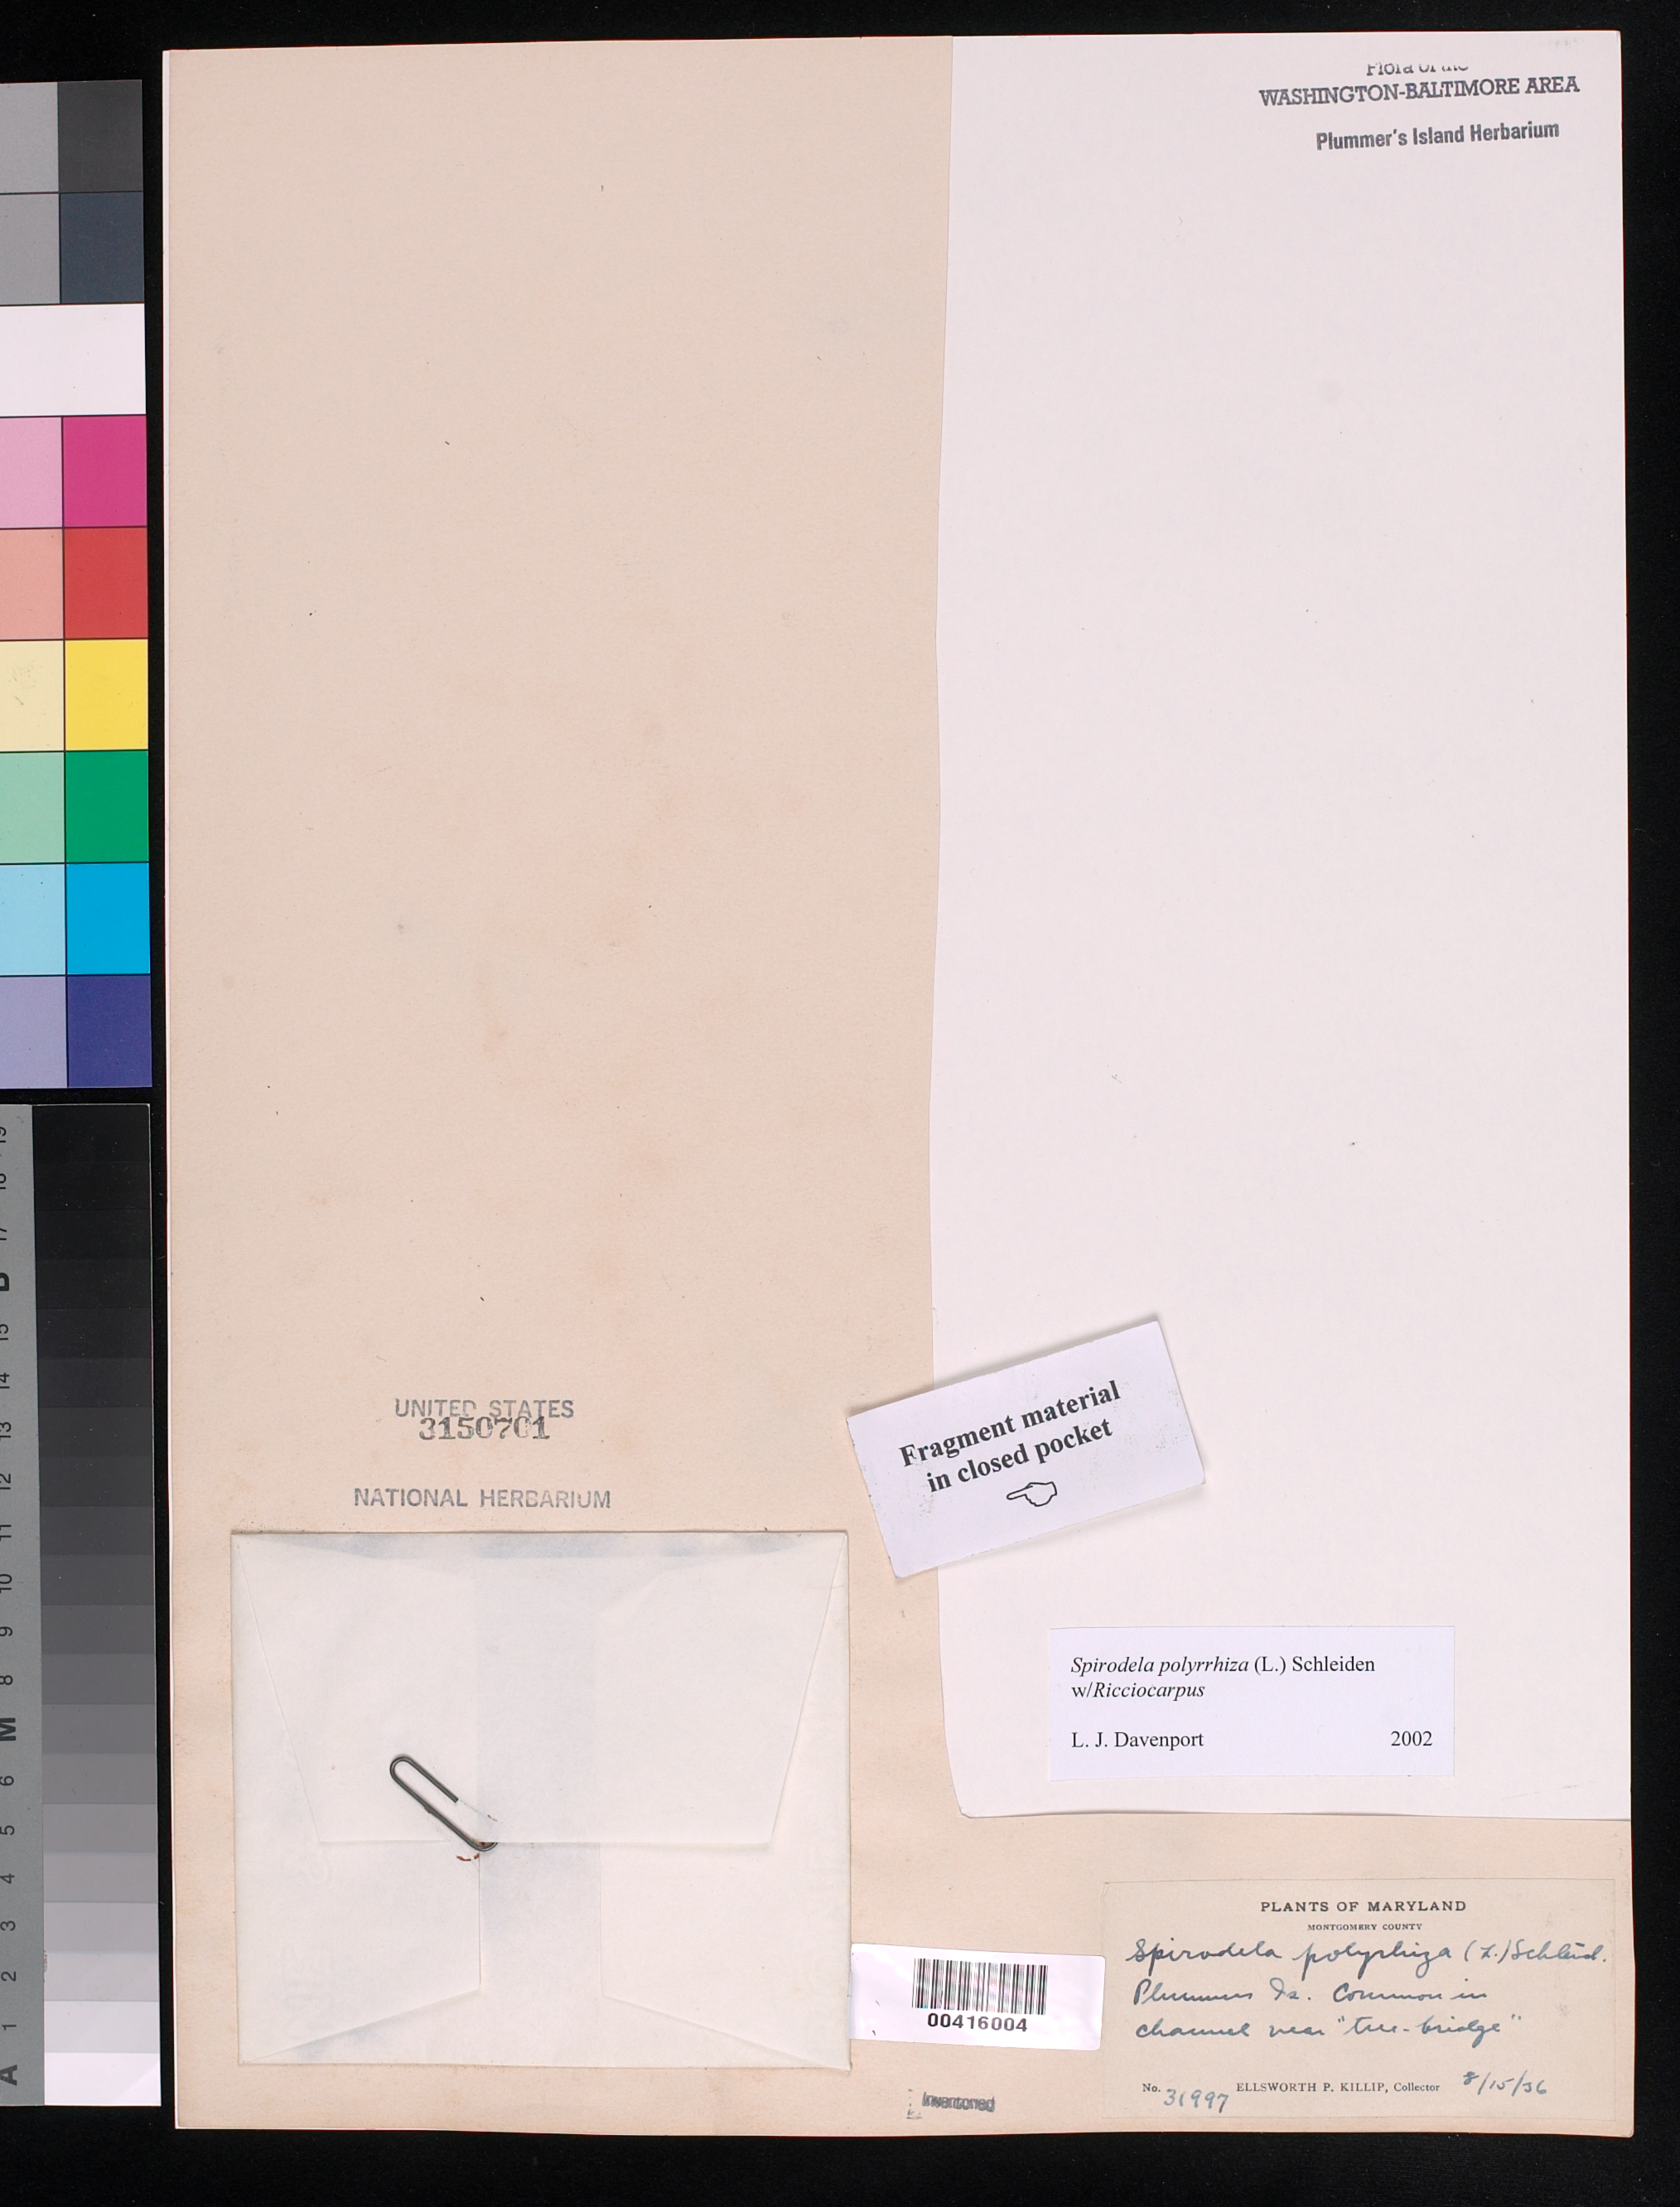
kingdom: Plantae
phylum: Tracheophyta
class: Liliopsida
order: Alismatales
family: Araceae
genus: Spirodela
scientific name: Spirodela polyrrhiza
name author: (L.) Schleid.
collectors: E. P. Killip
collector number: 31997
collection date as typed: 15 Aug 1936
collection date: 1936-08-15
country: United States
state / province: Maryland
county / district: Montgomery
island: Plummers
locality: Plummer's Island; channel near "tree bridge" C. & O. Canal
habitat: In channel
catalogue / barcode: US 3150701